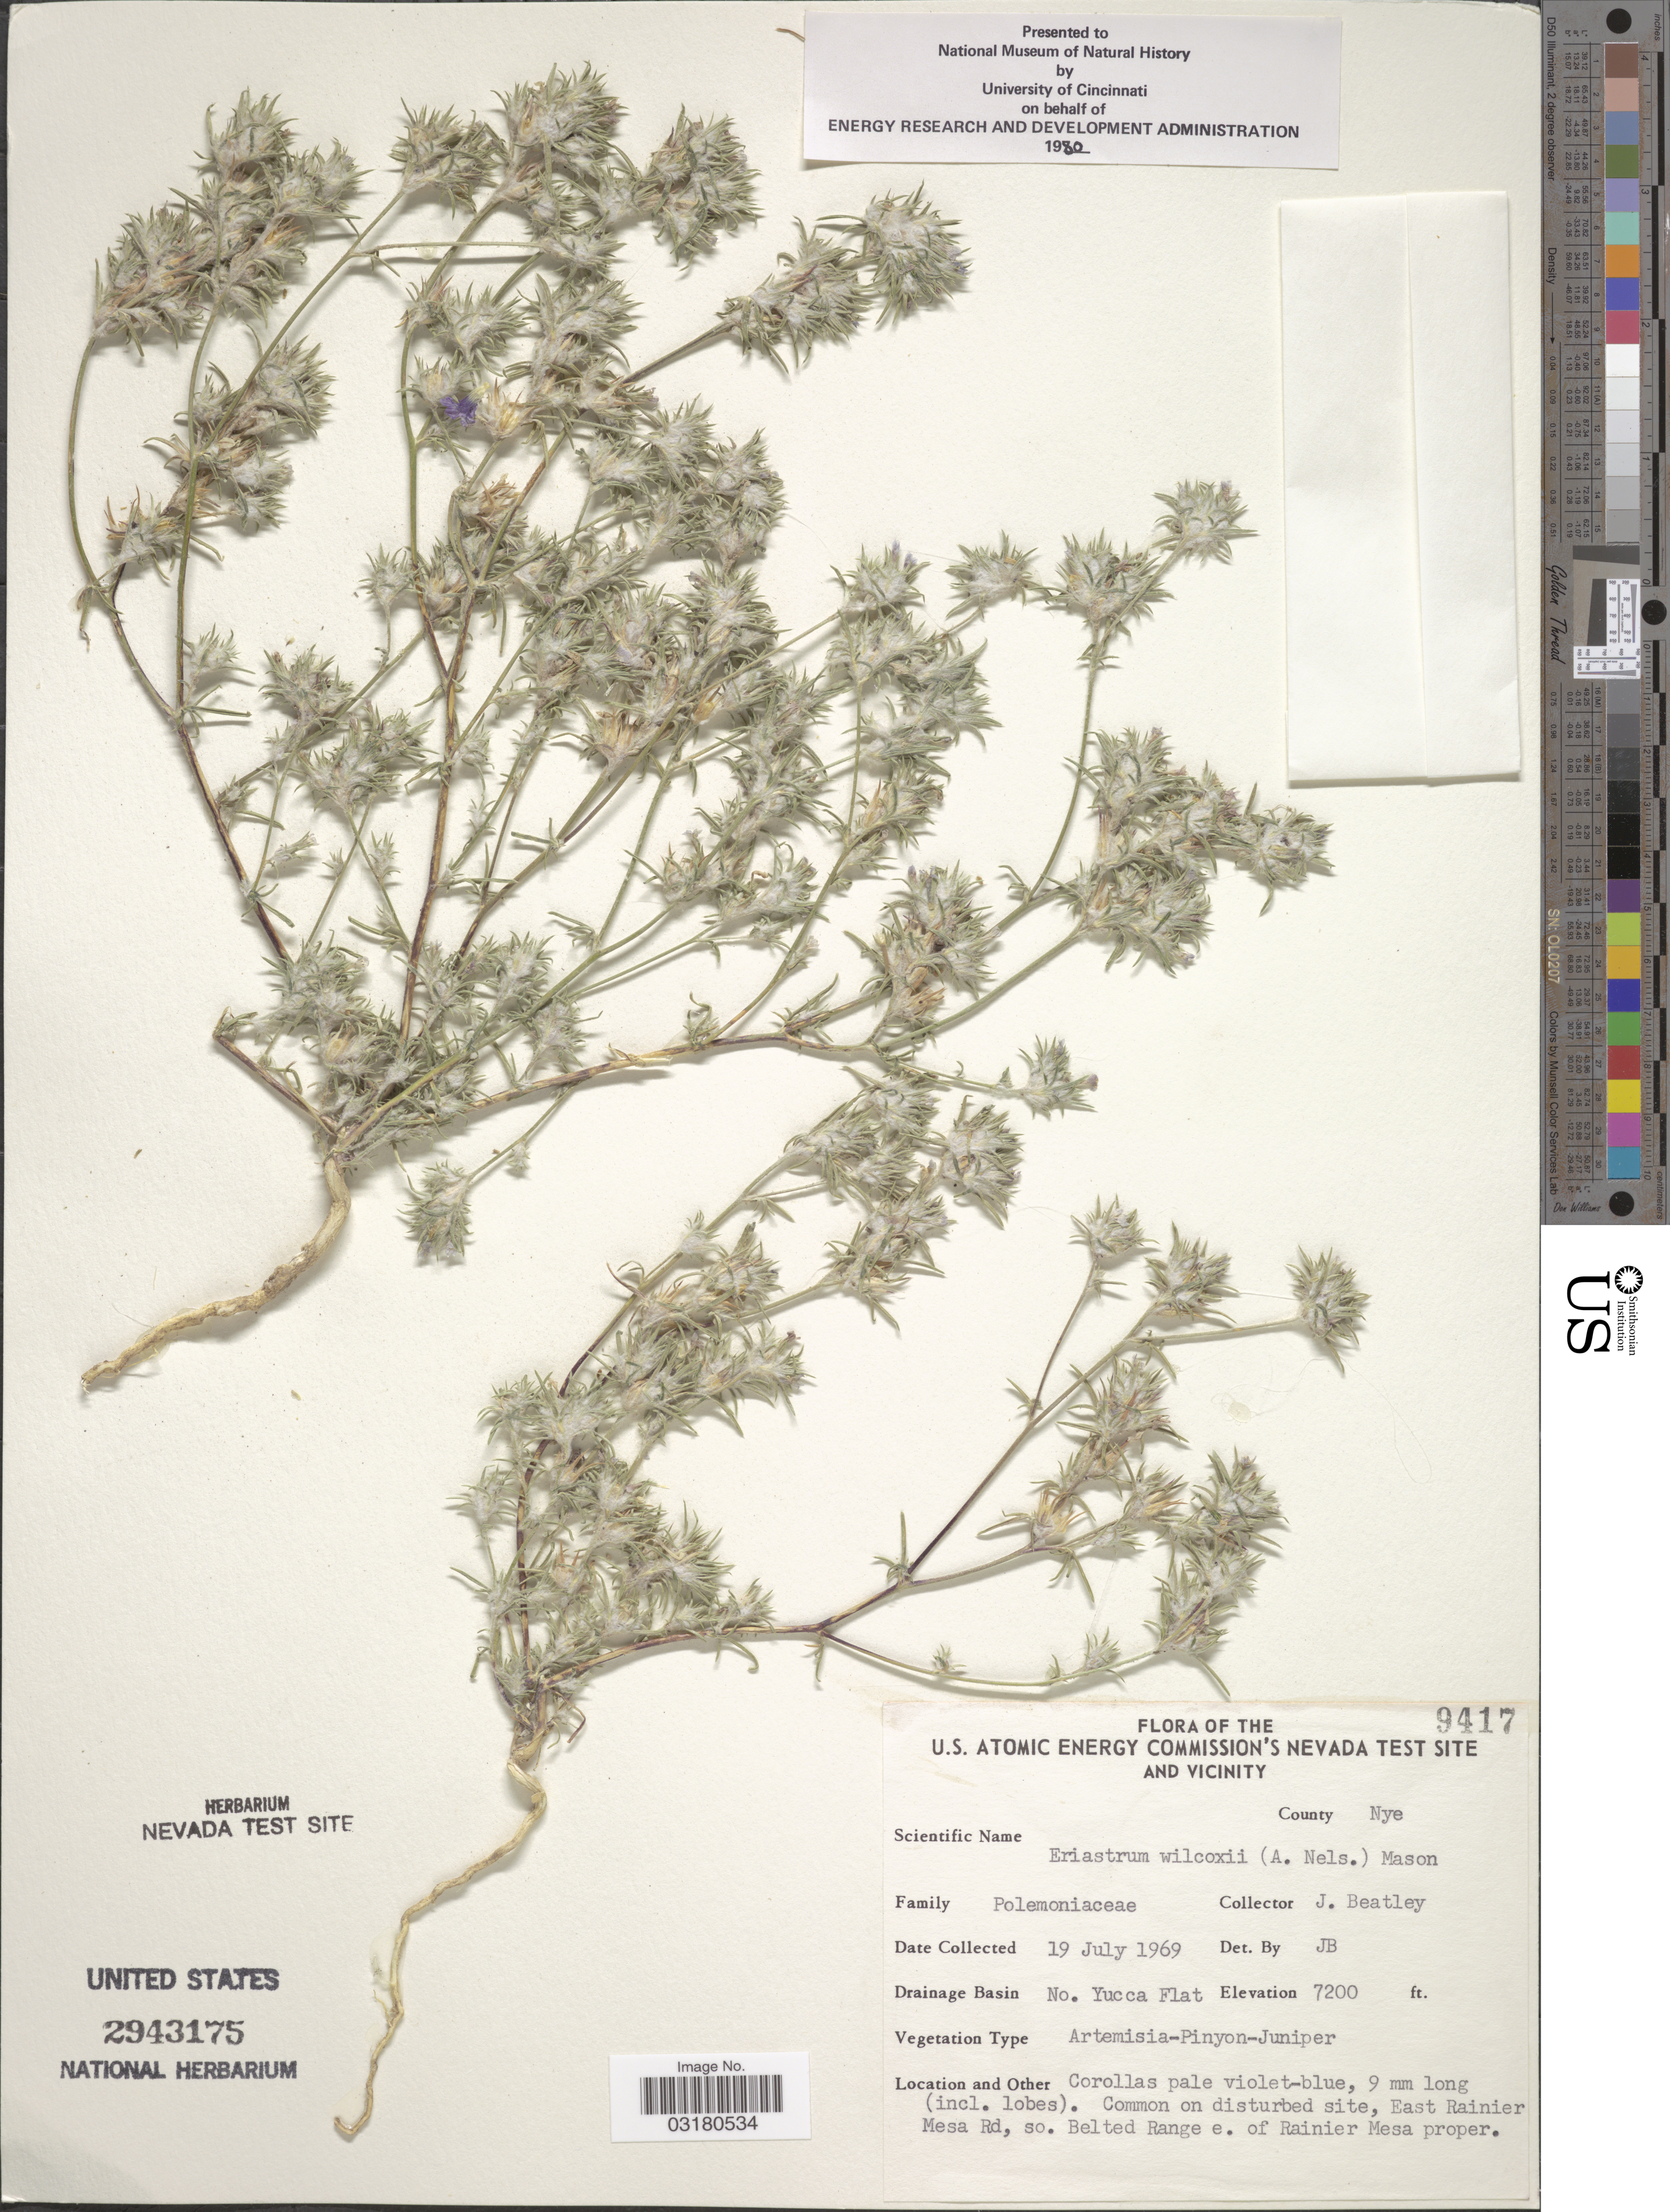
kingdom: Plantae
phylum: Tracheophyta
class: Magnoliopsida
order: Ericales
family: Polemoniaceae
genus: Eriastrum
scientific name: Eriastrum wilcoxii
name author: (A. Nelson) H. Mason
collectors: J. C. Beatley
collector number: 9417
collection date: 1969-07-19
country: United States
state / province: Nevada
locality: U.S. Atomic Energy Commission's Nevada Test Site and Vicinity. County Nye. Drainage Basin No. Yucca Flat. East Rainier Mesa Rd, so. Belted Range e. of Rainier Mesa proper.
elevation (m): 2195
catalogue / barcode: US 2943175